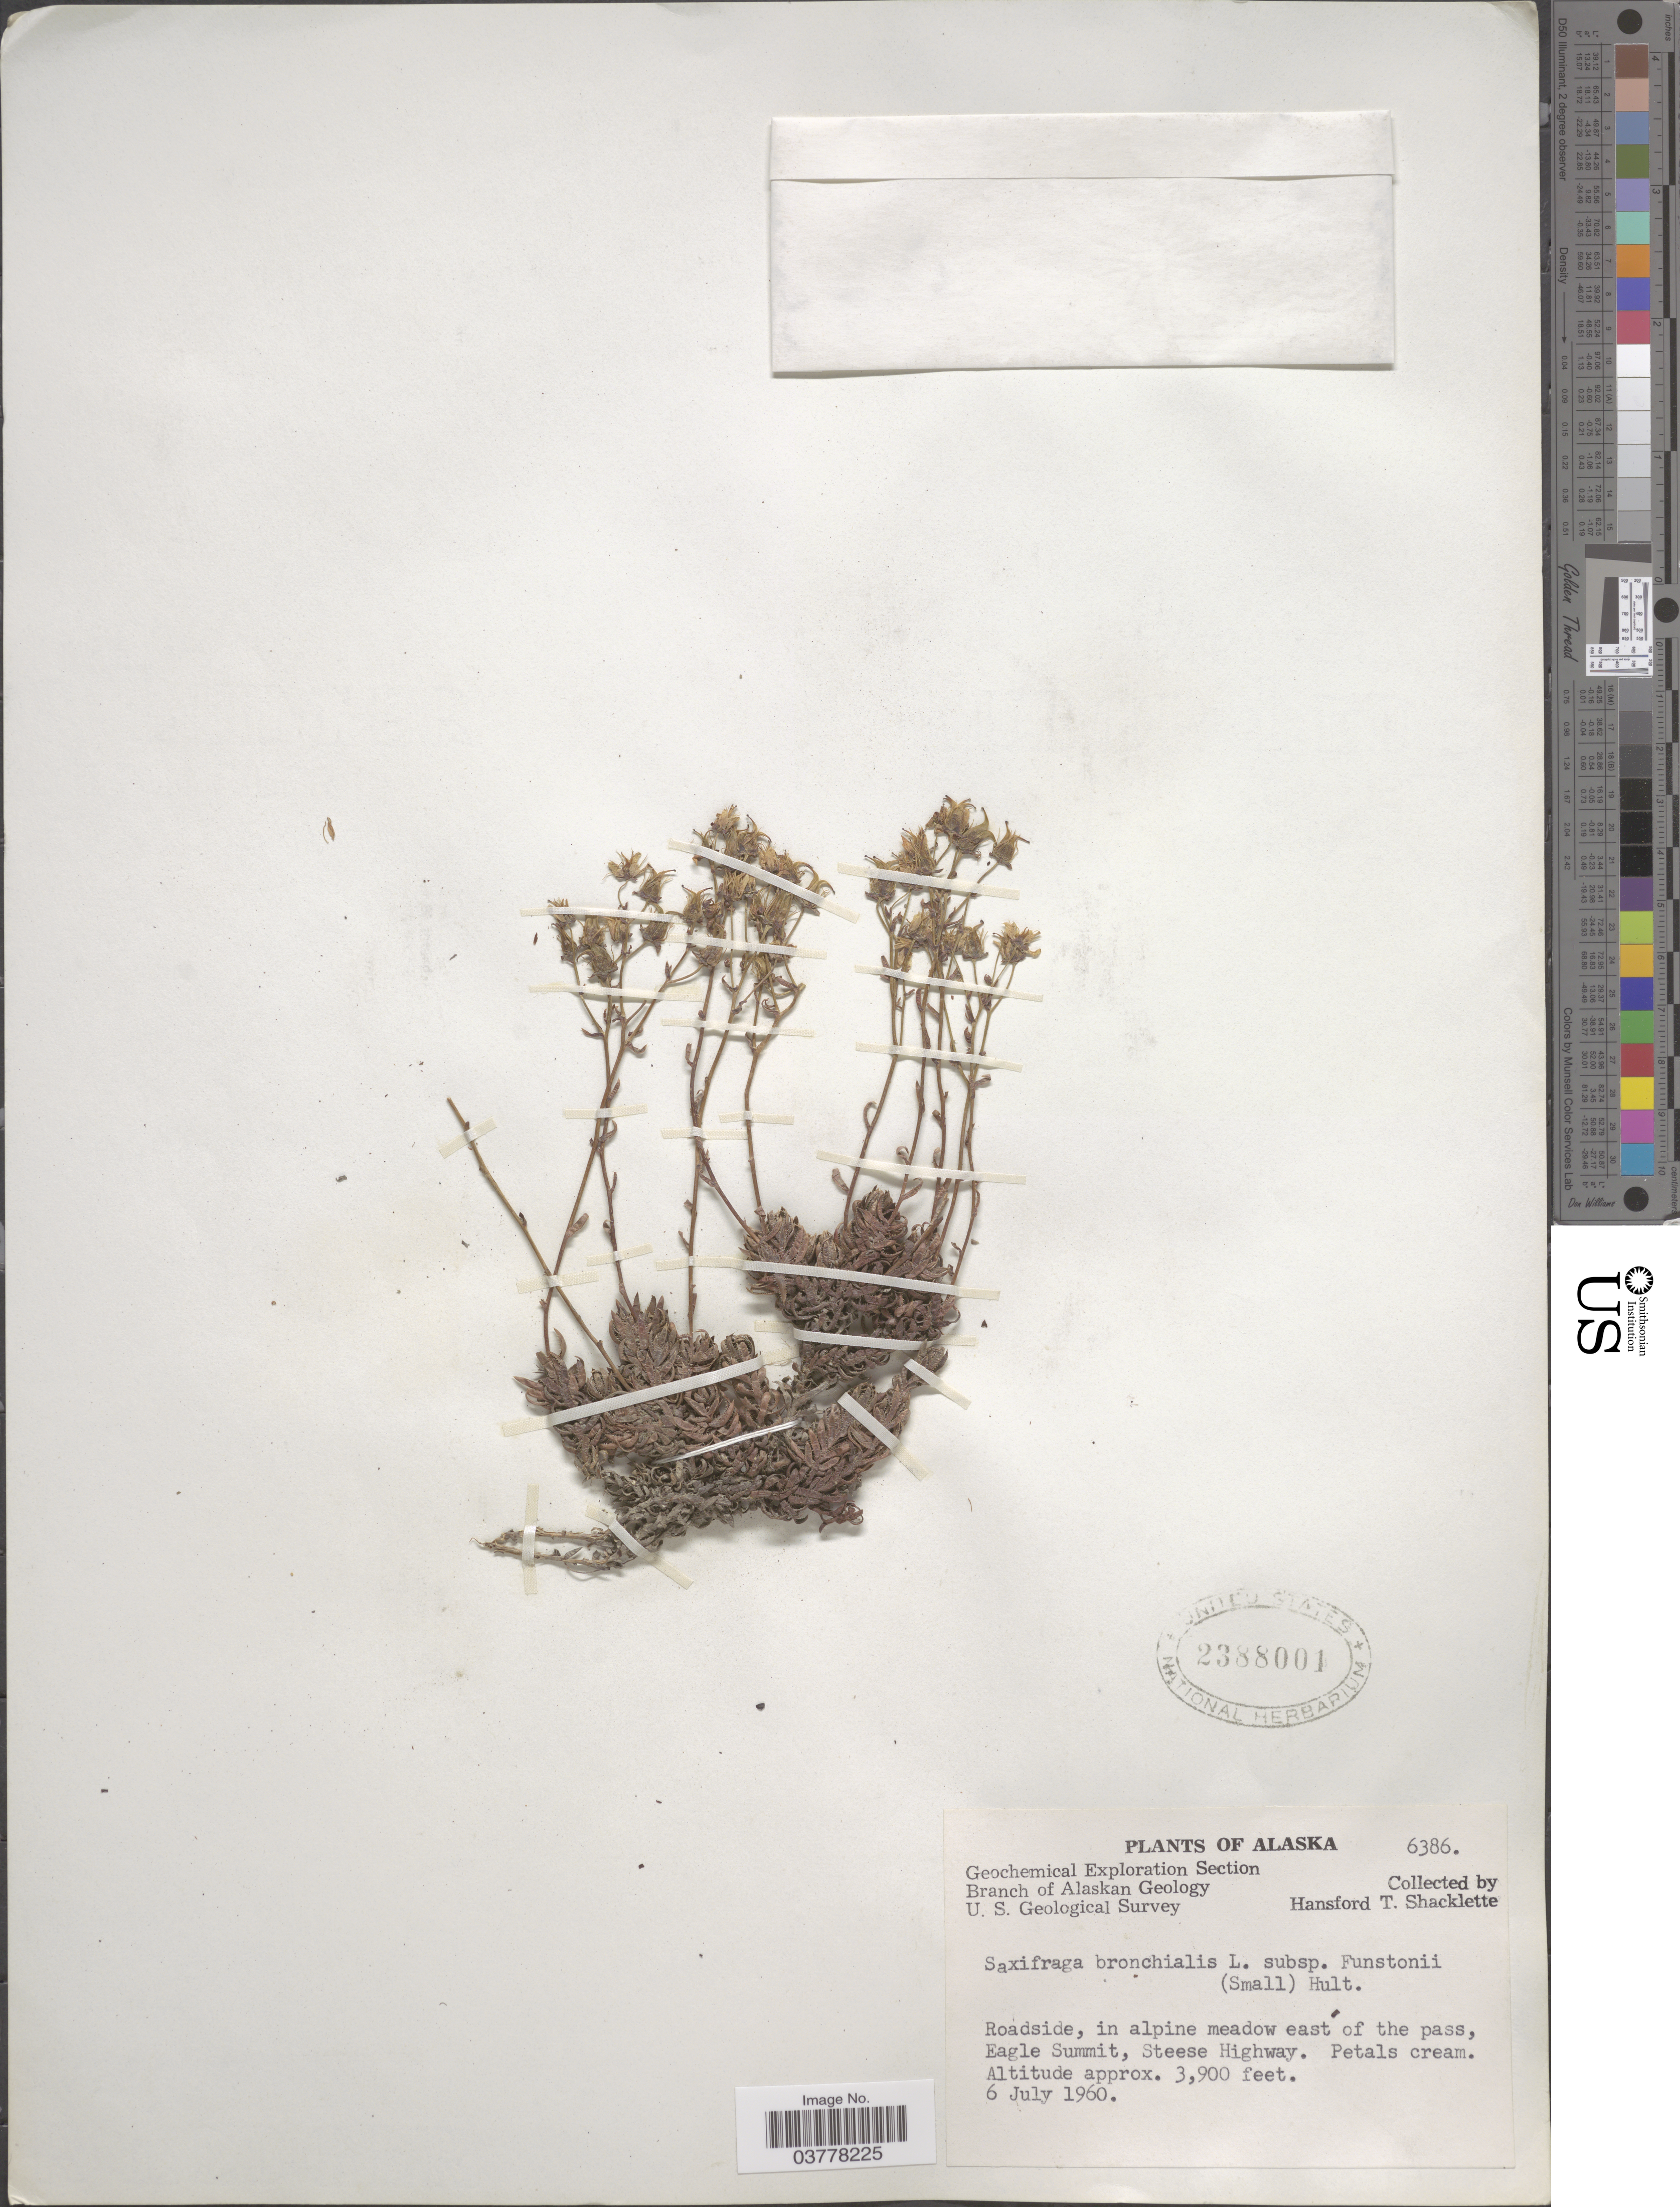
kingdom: Plantae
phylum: Tracheophyta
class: Magnoliopsida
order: Saxifragales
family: Saxifragaceae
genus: Saxifraga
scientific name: Saxifraga bronchialis subsp. funstonii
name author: (Small) Hultén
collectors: H. Shacklette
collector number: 6386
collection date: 1960-07-06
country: United States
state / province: Alaska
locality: Roadside, in alpine meadow east of the pass, Eagle Summit, Steese Highway.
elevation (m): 1189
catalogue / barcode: US 2388001